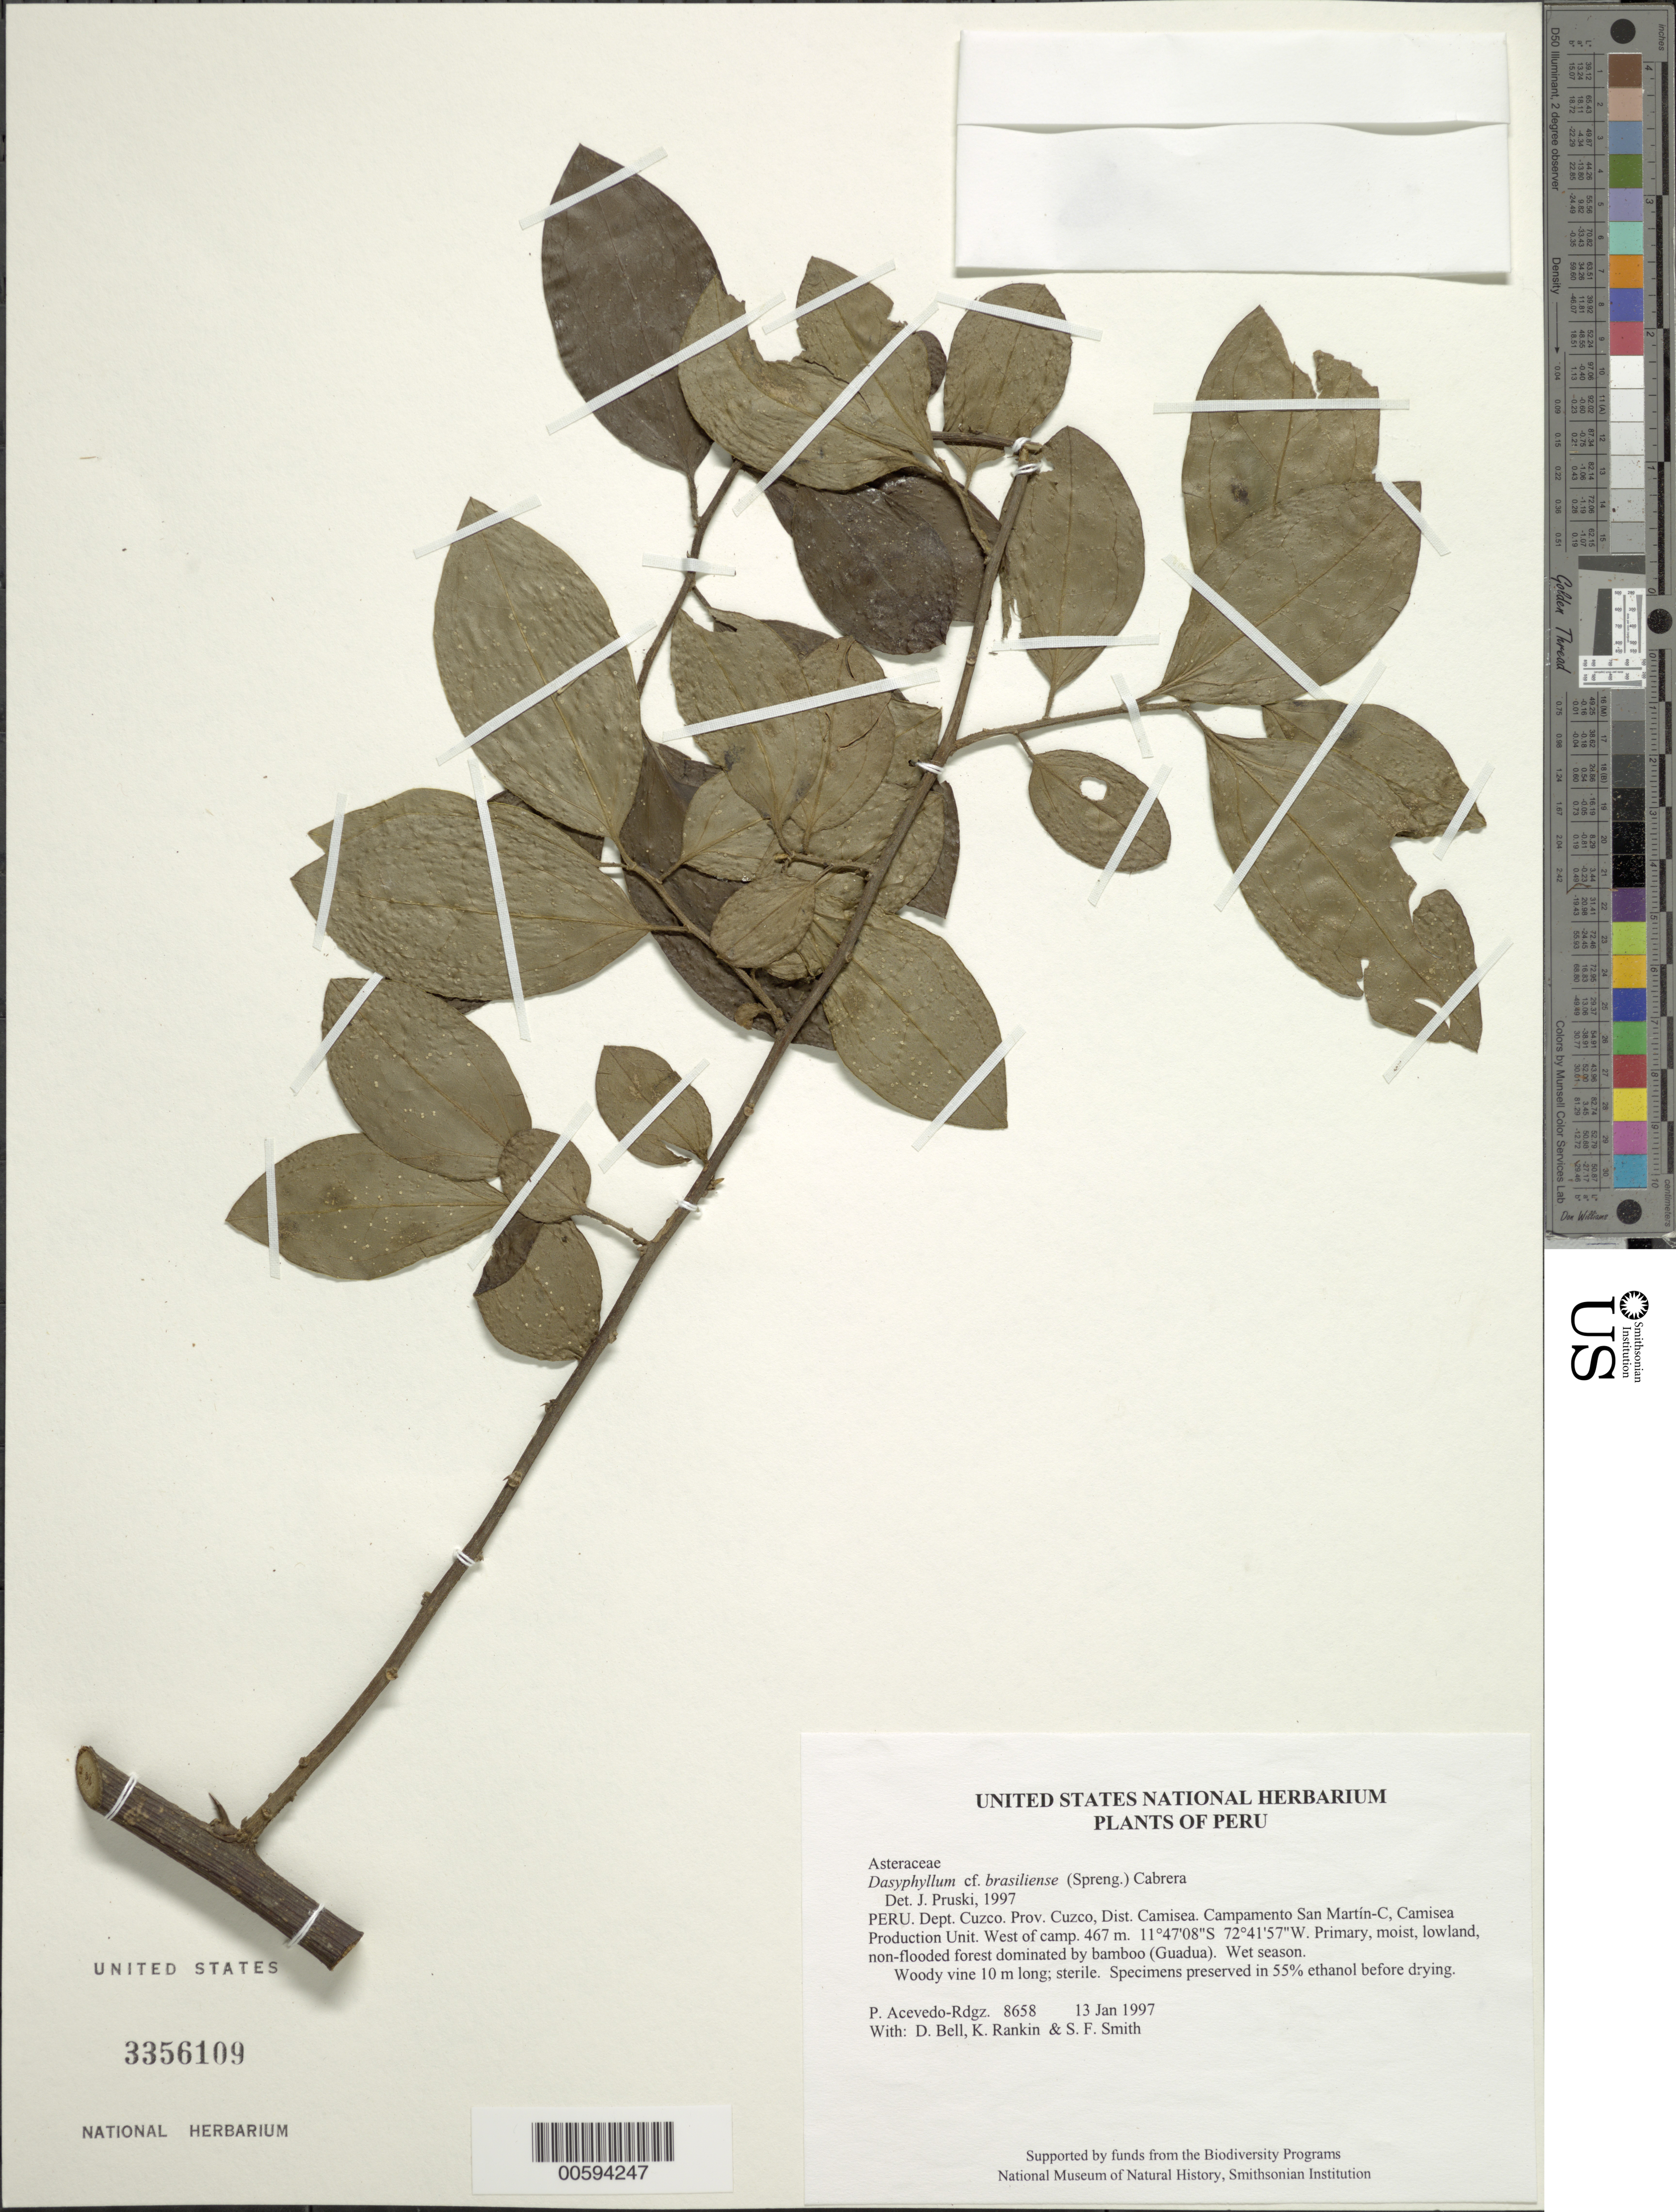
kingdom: Plantae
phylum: Tracheophyta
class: Magnoliopsida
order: Asterales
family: Asteraceae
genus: Dasyphyllum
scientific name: Dasyphyllum brasiliense var. barnadesioides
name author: (Tovar) Cabrera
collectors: P. Acevedo-Rodr., D. A. Bell, K. B. Rankin & S.F. Smith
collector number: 8658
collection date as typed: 13 Jan 1997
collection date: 1997-01-13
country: Peru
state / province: Cusco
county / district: Cusco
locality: Districto Camisea, Campamento San Martín-C, Camisea Production Unit. West of camp.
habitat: Primary, moist, lowland, non-flooded forest dominated by bamboo (Guadua). Wet season.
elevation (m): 467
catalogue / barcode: US 3356106